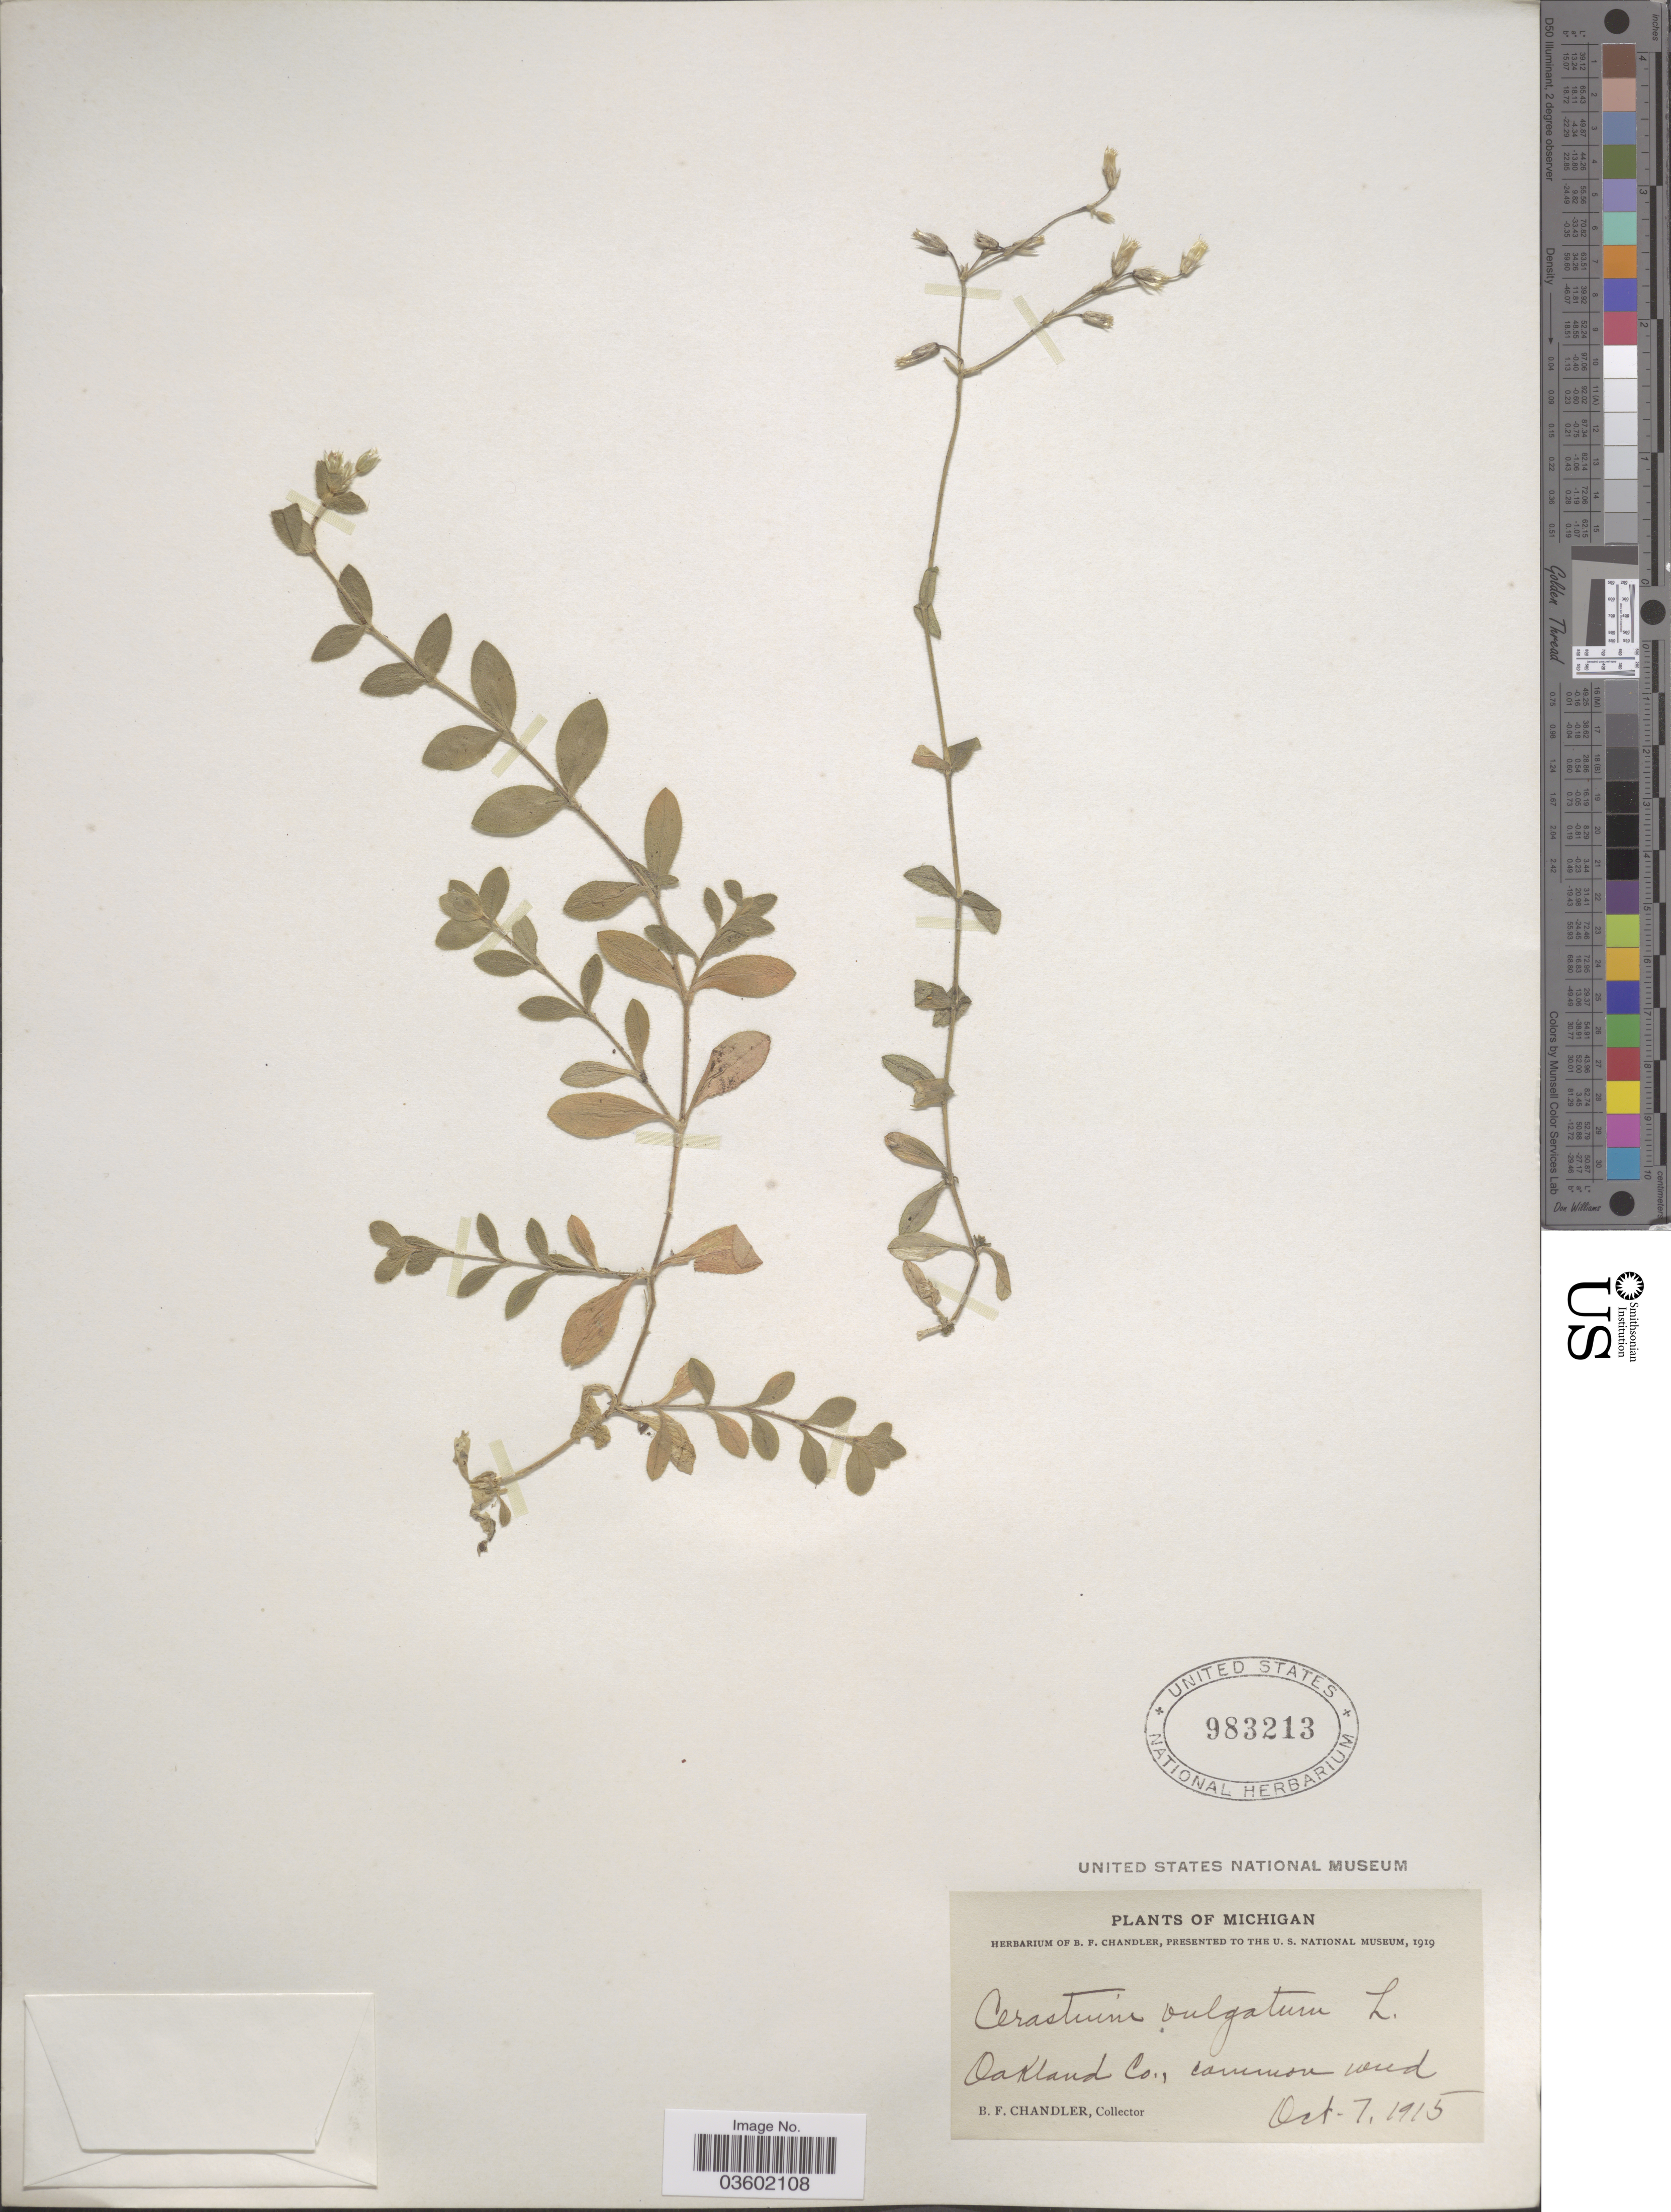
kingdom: Plantae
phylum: Tracheophyta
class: Magnoliopsida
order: Caryophyllales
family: Caryophyllaceae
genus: Cerastium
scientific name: Cerastium vulgatum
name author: L.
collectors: B. F. Chandler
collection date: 1915-10-07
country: United States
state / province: Michigan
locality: Oakland Co.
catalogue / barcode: US 983213